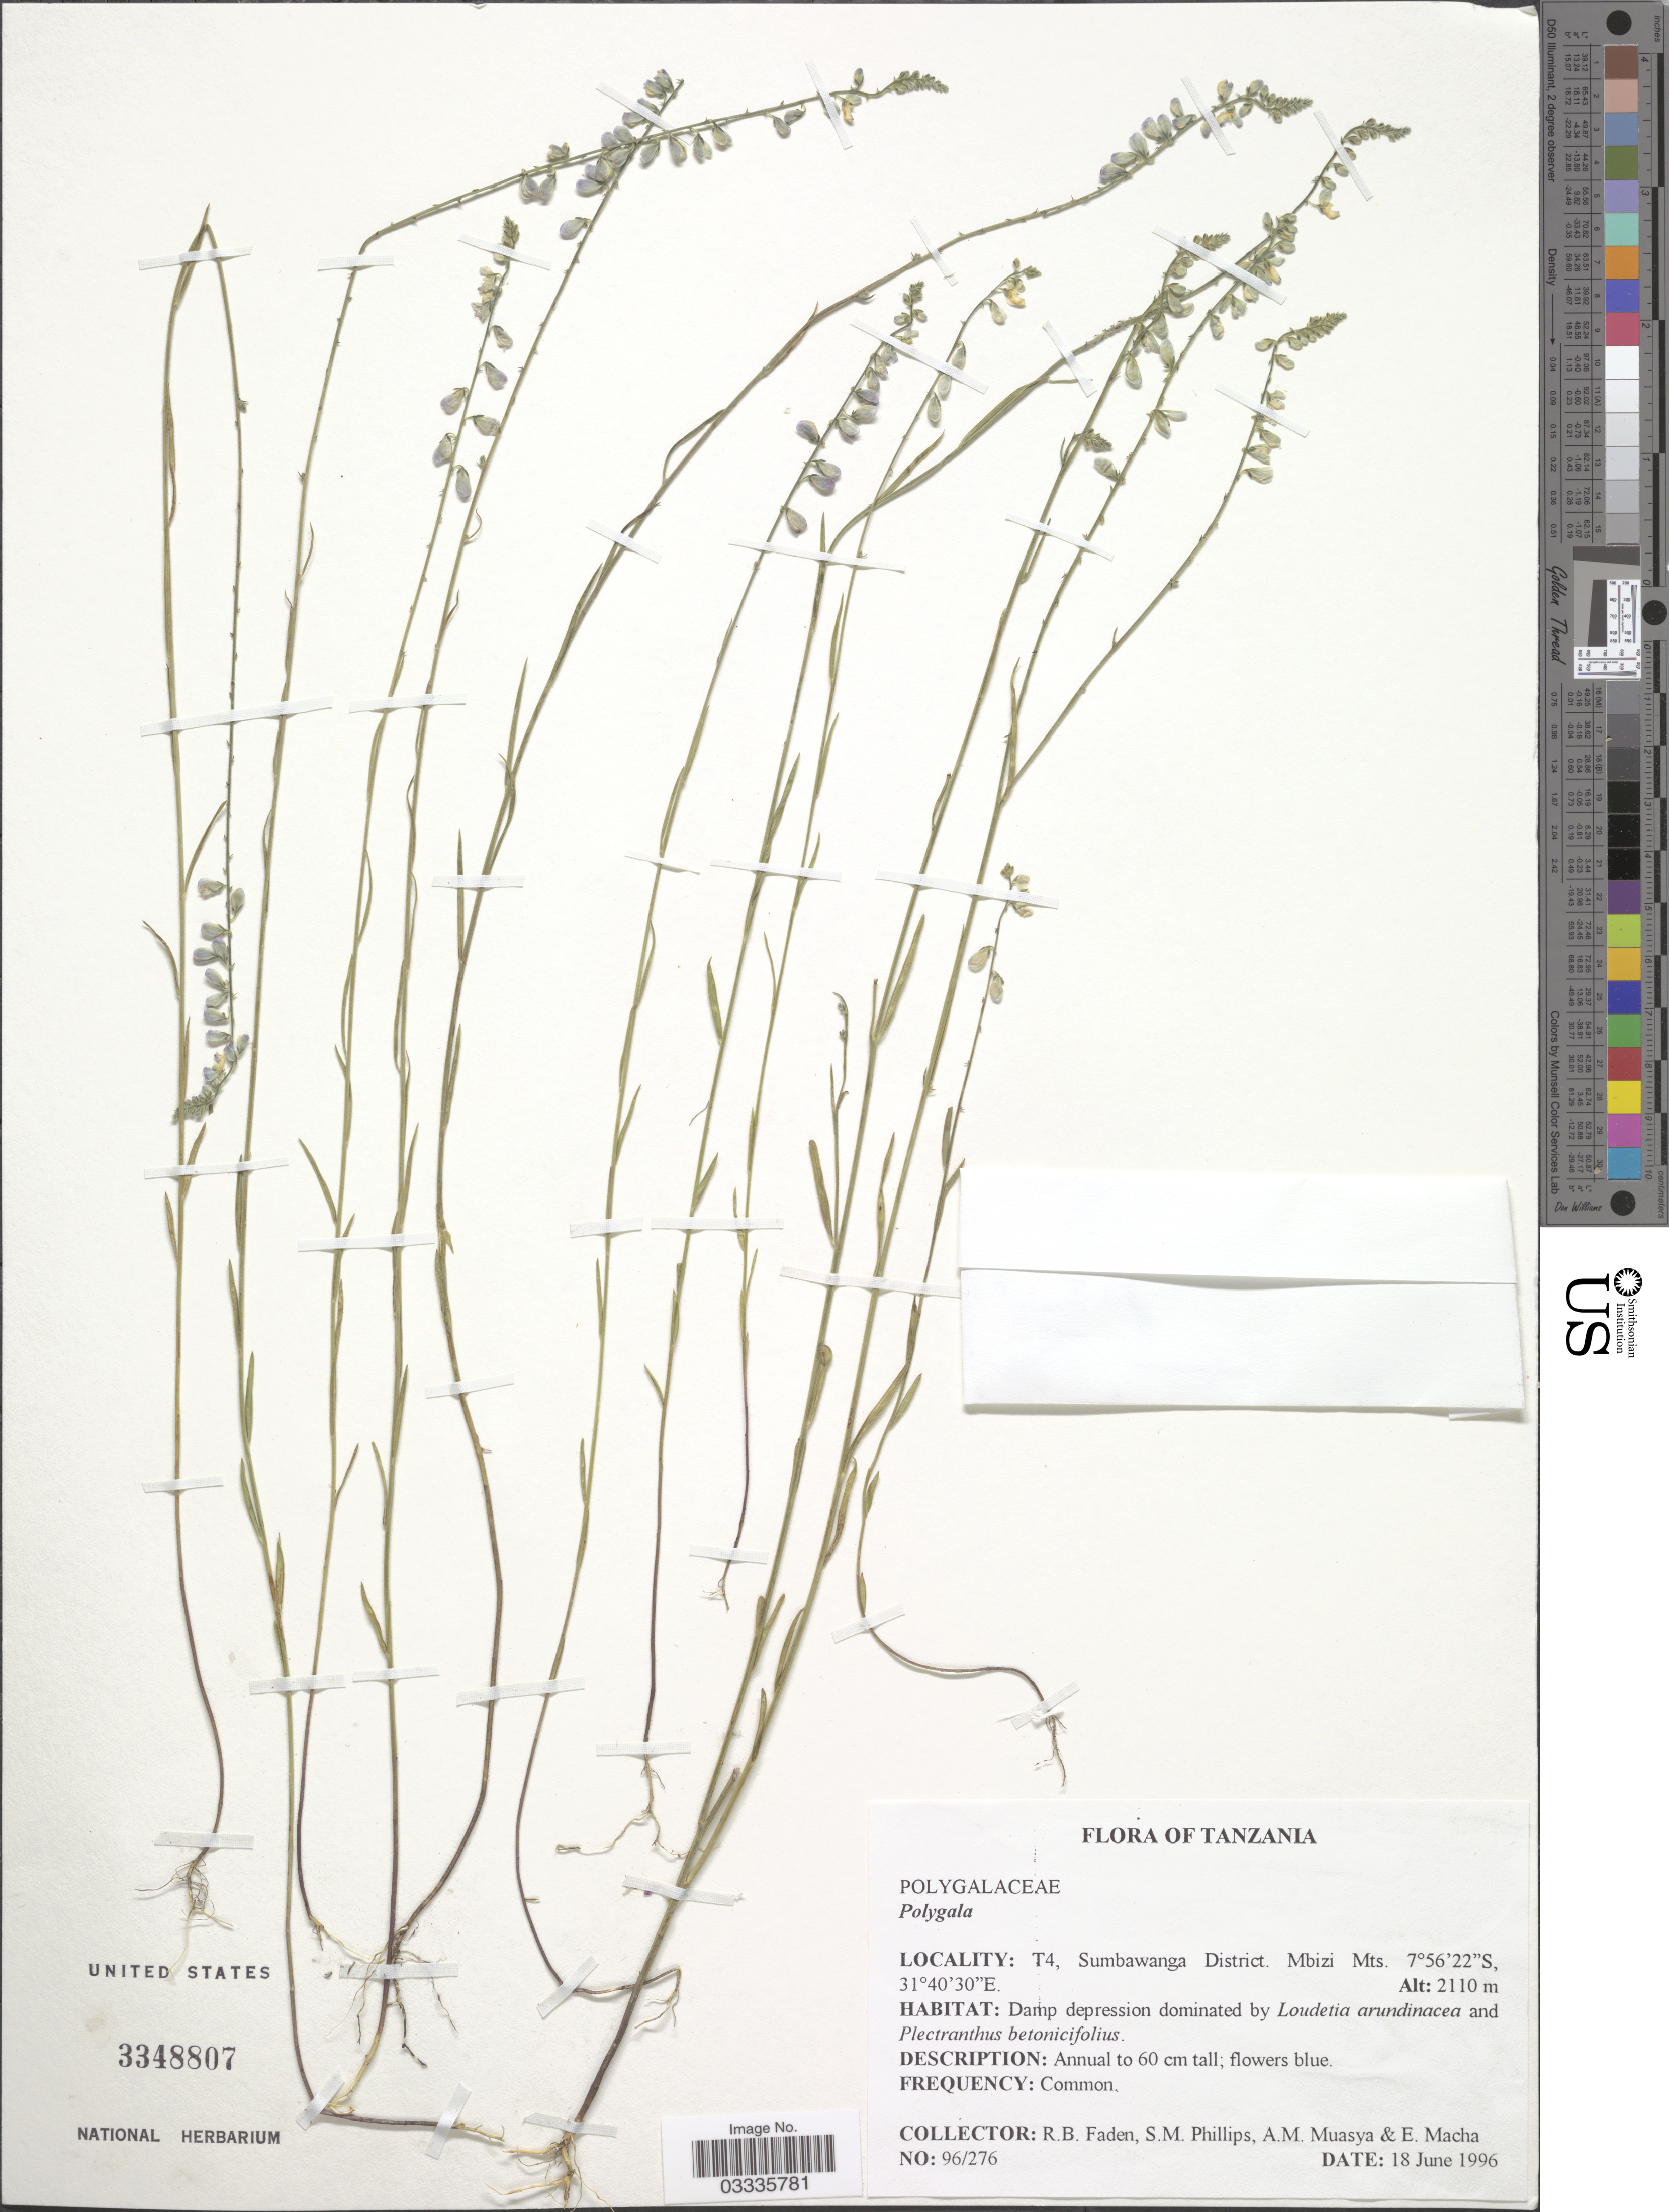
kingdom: Plantae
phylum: Tracheophyta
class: Magnoliopsida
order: Fabales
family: Polygalaceae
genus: Polygala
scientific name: Polygala sp.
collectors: R. B. Faden, S. M. Phillips, A. Muasya & E. Macha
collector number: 96/276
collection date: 1996-06-18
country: Tanzania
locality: T4, Sumbawanga District. Mbizi Mts.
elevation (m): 2110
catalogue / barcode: US 3348807